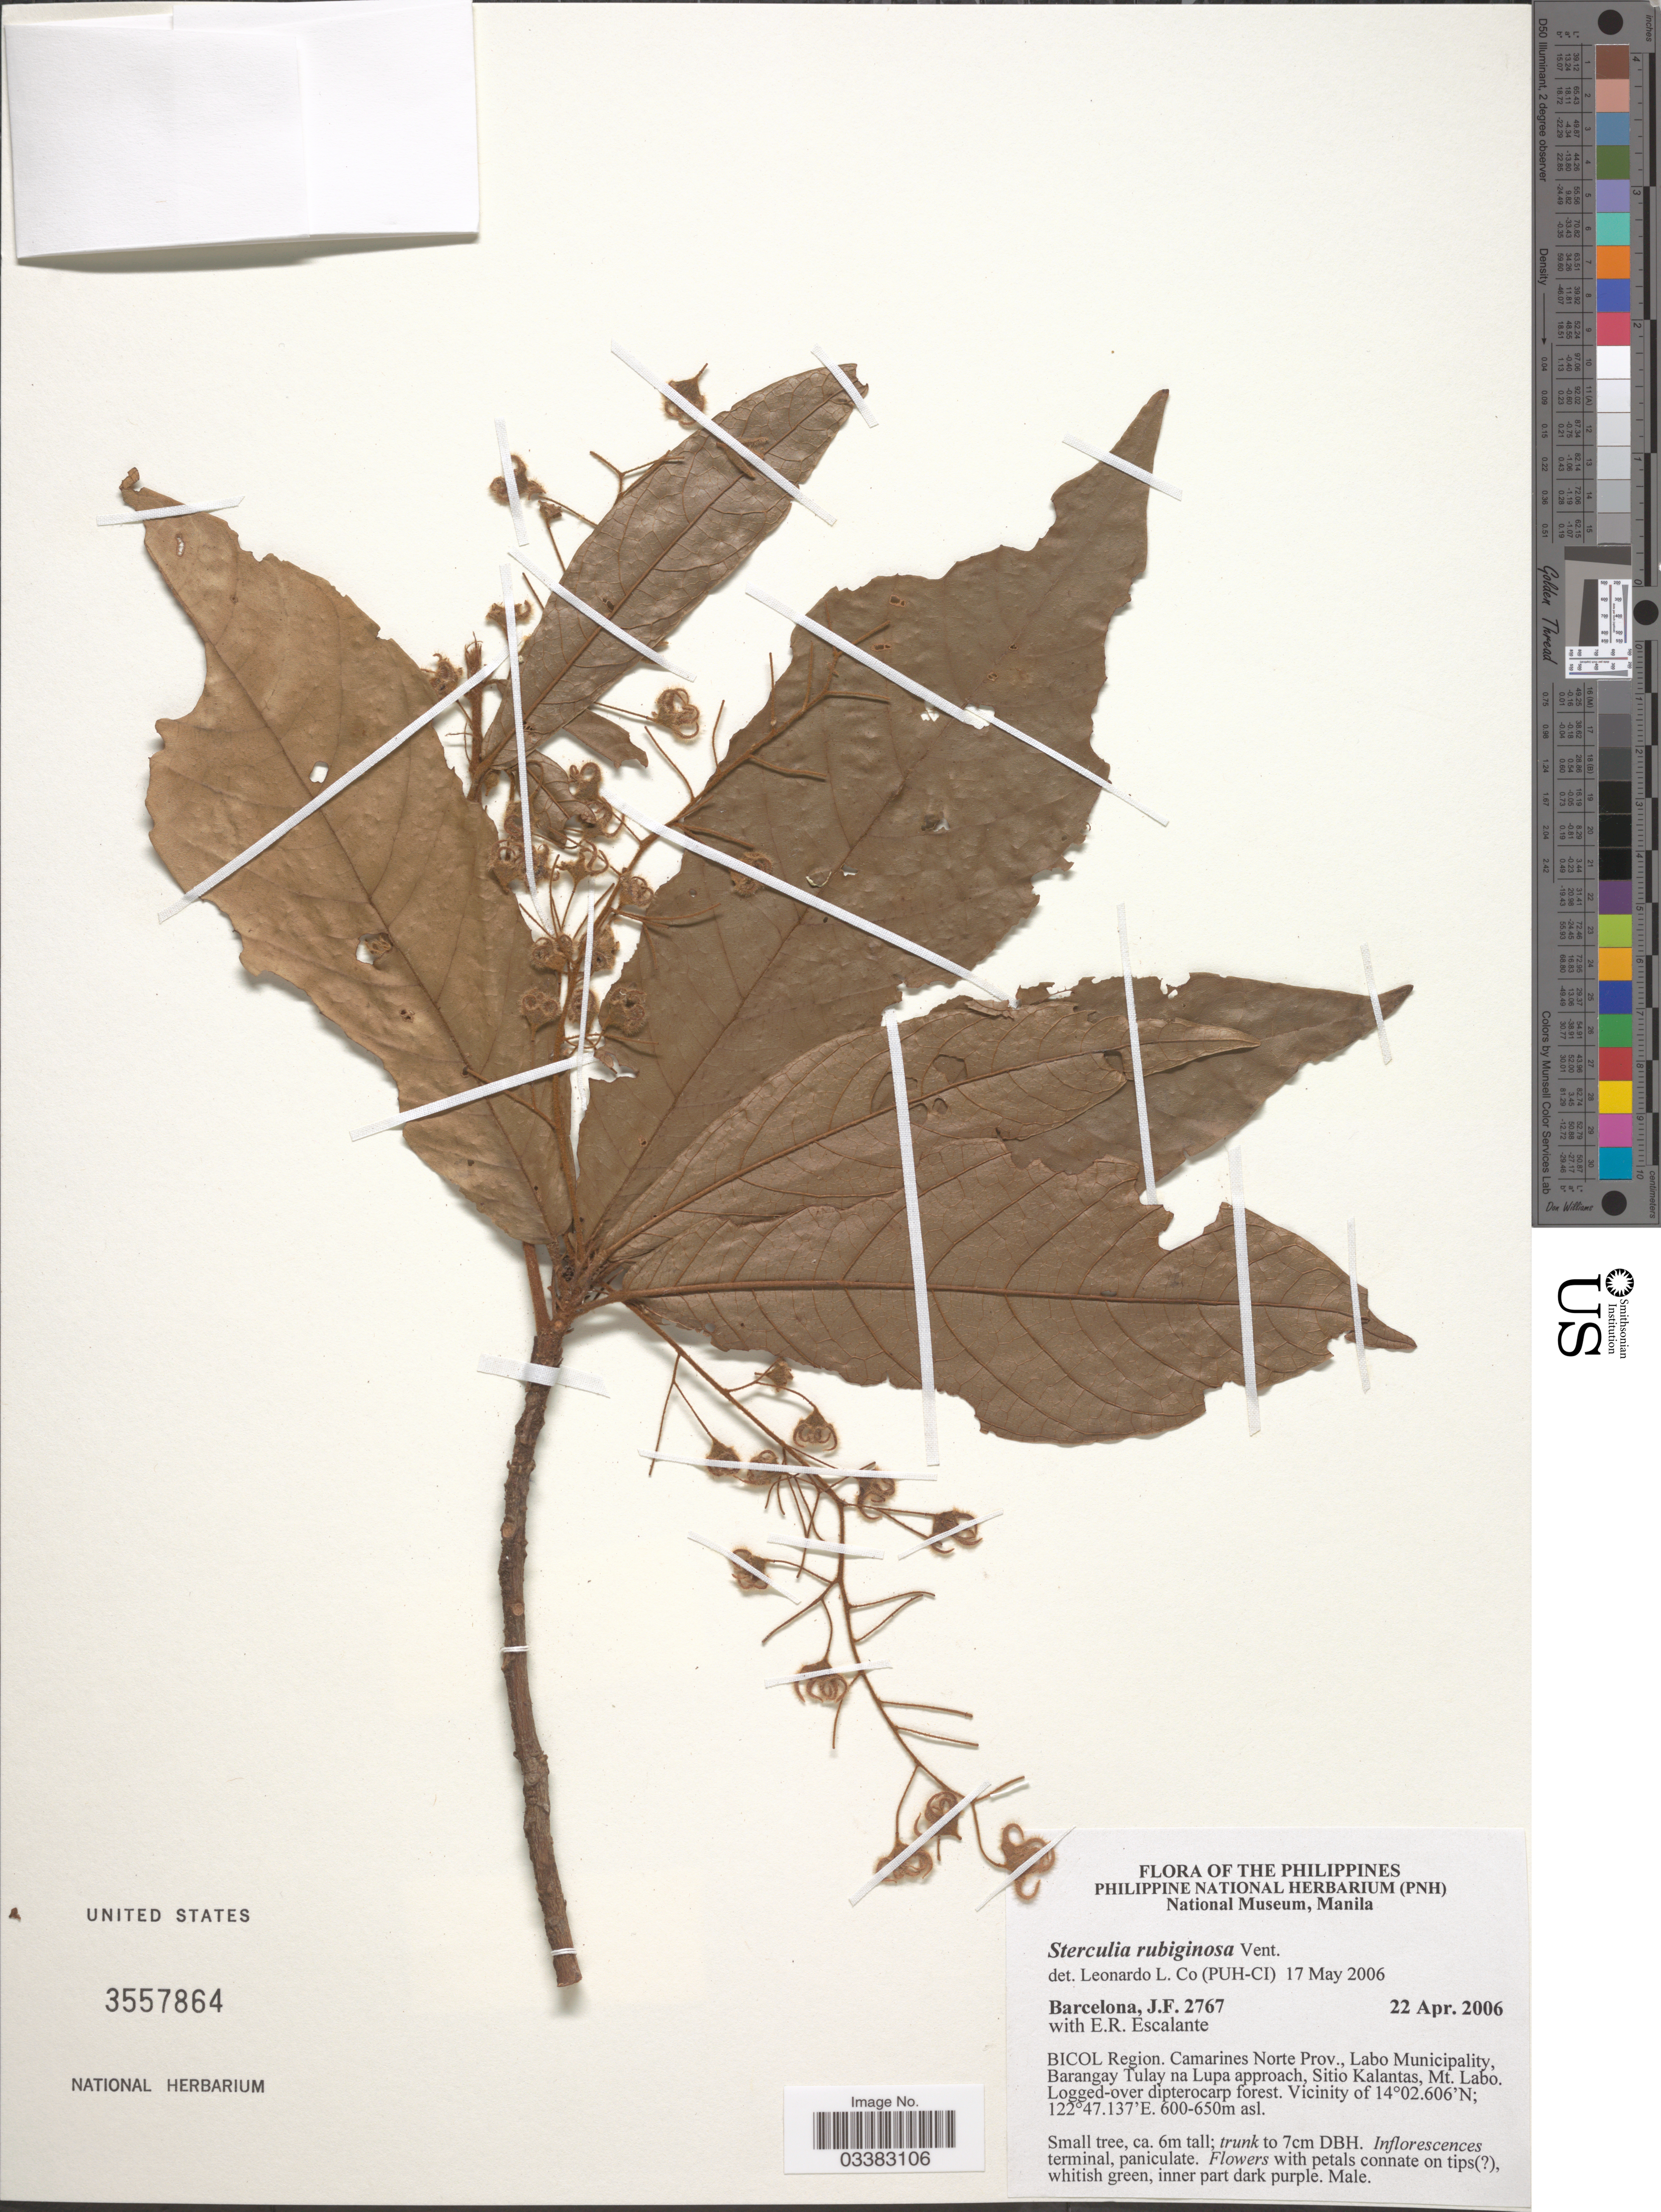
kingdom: Plantae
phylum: Tracheophyta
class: Magnoliopsida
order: Malvales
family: Malvaceae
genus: Sterculia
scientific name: Sterculia rubiginosa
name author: Vent.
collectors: J. F. Barcelona & E. Escalante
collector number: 2767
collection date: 2006-04-22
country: Philippines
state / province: Bicol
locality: Bicol Region. Camarines Norte Prov., Labo Municipality, Barangay Tulay na Lupa approach, Sitio Kalantas, Mt. Labo.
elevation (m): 600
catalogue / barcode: US 3557864